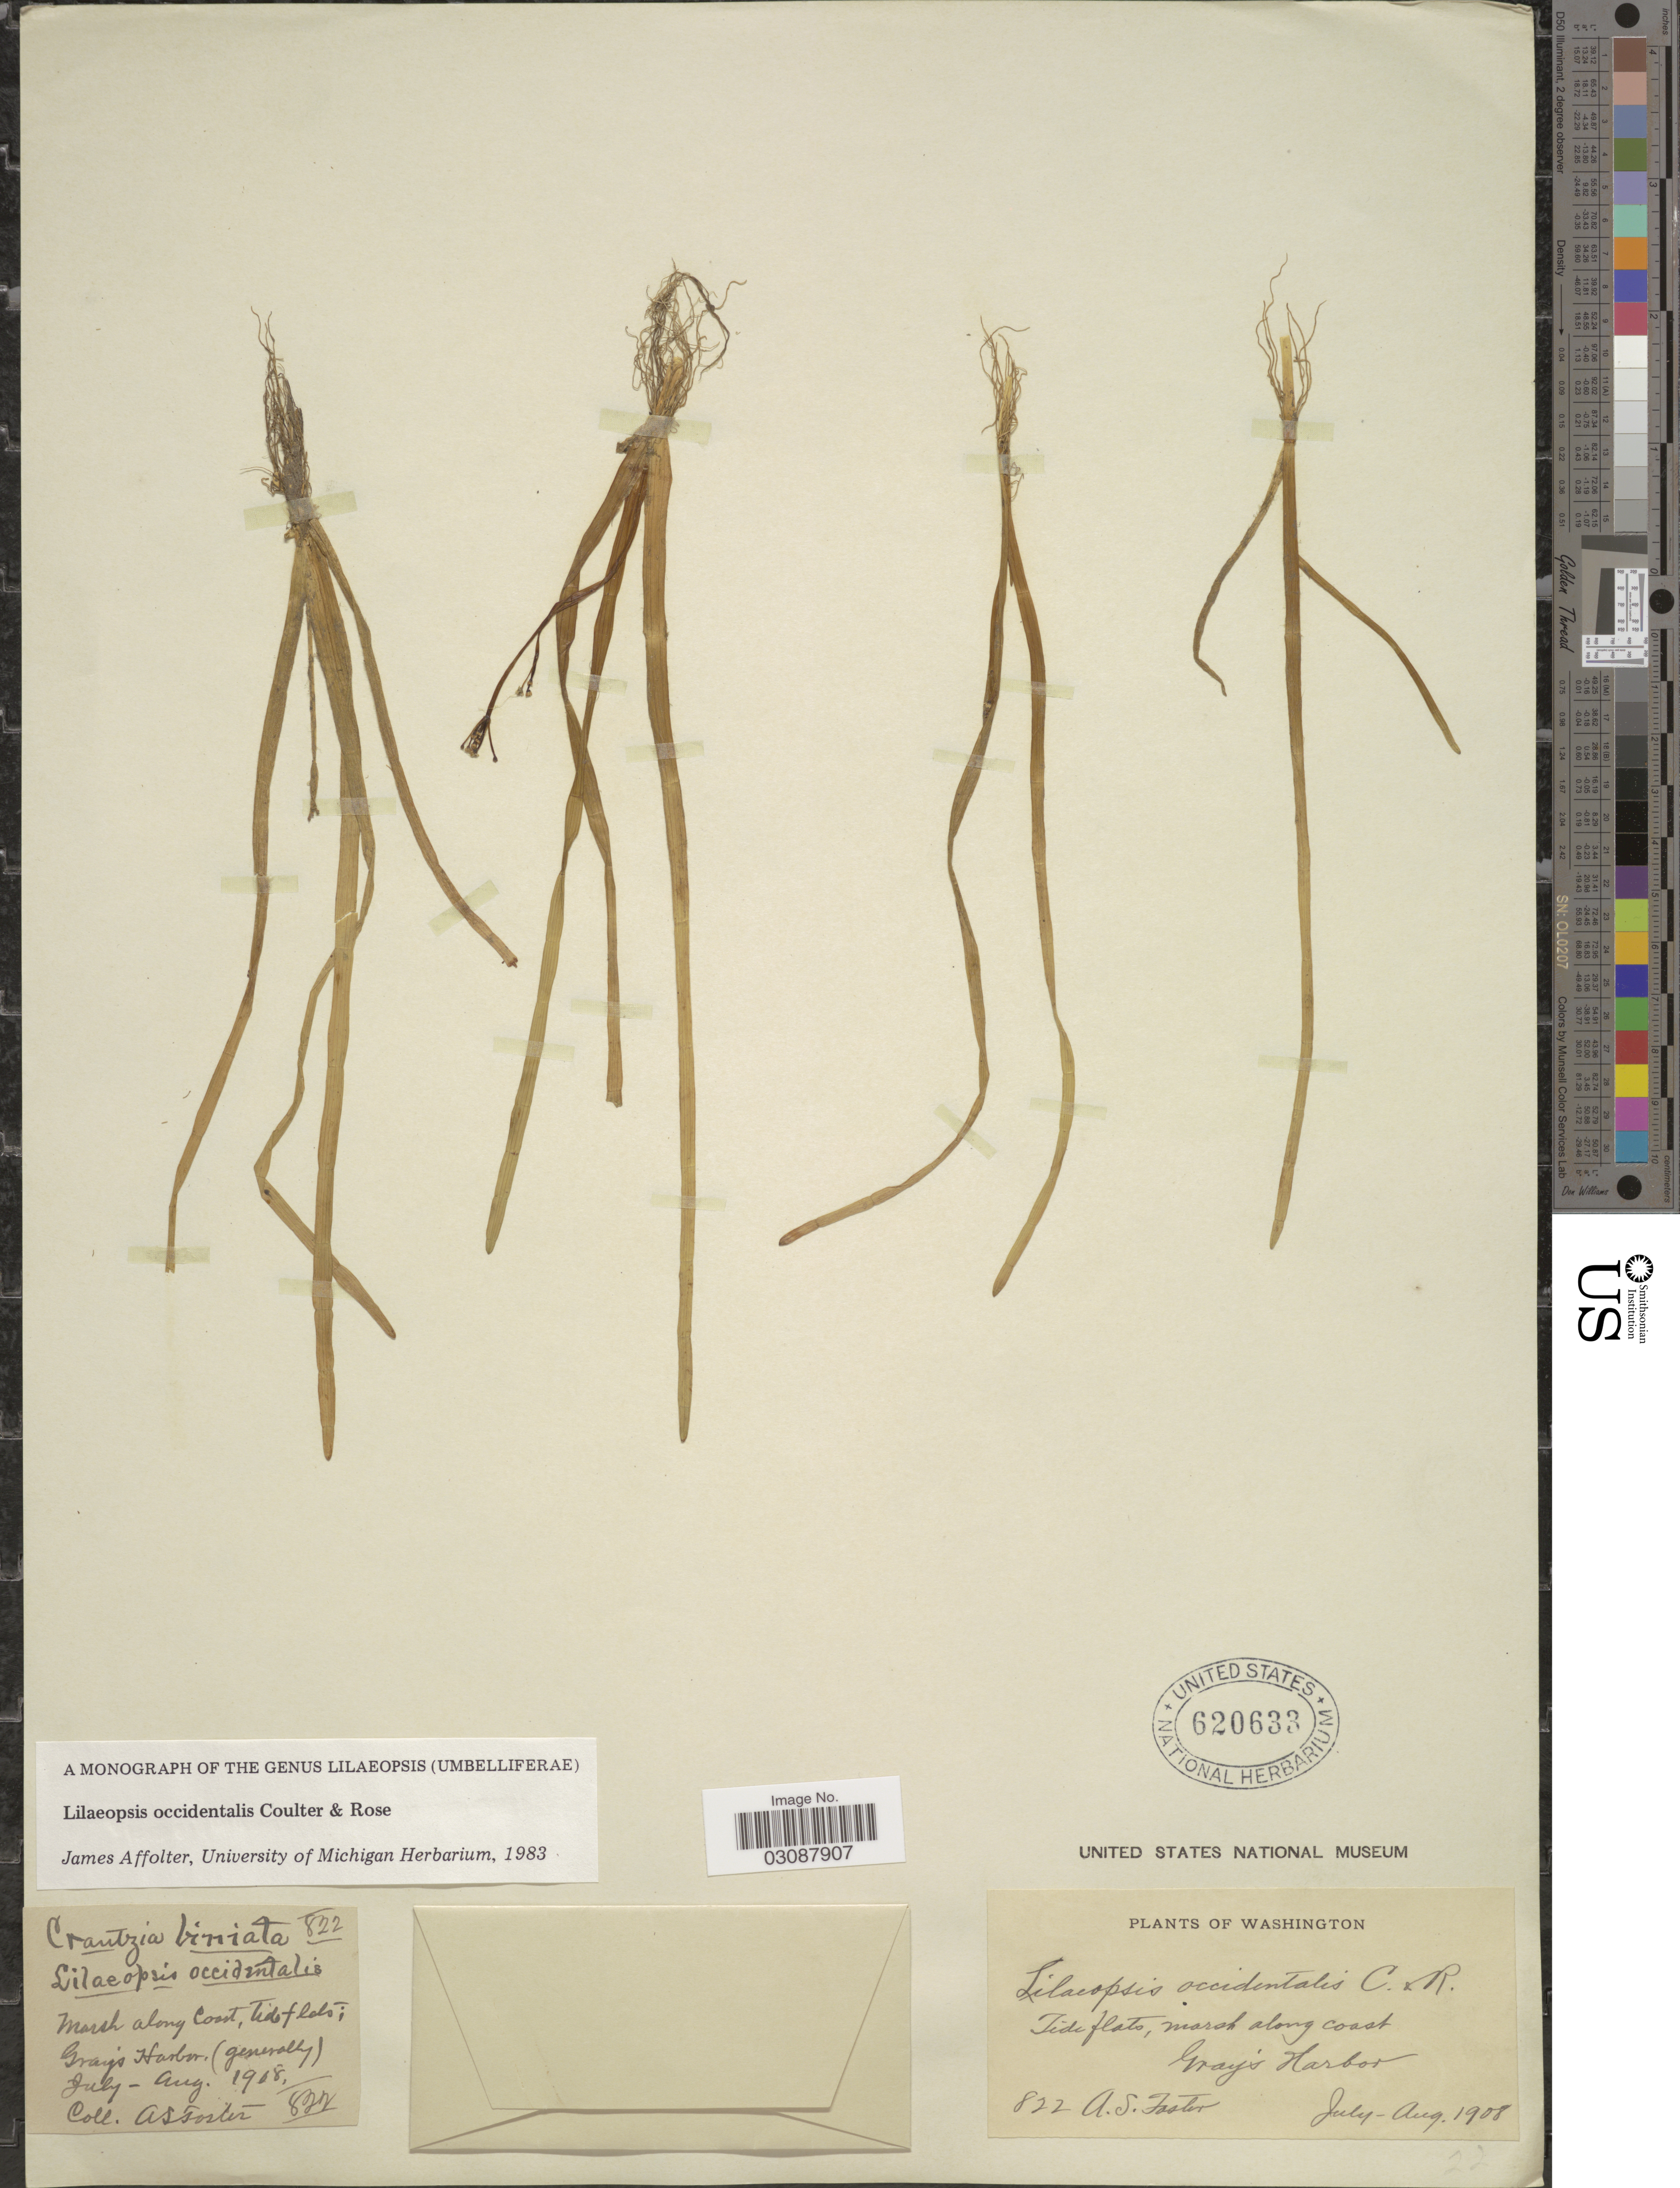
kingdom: Plantae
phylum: Tracheophyta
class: Magnoliopsida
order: Apiales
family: Apiaceae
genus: Lilaeopsis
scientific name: Lilaeopsis occidentalis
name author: J.M. Coult. & Rose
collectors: A. S. Foster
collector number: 822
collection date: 1908-07/1908-08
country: United States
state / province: Washington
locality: Tide flats, marsh along coast. Gray's Harbor.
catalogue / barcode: US 620633